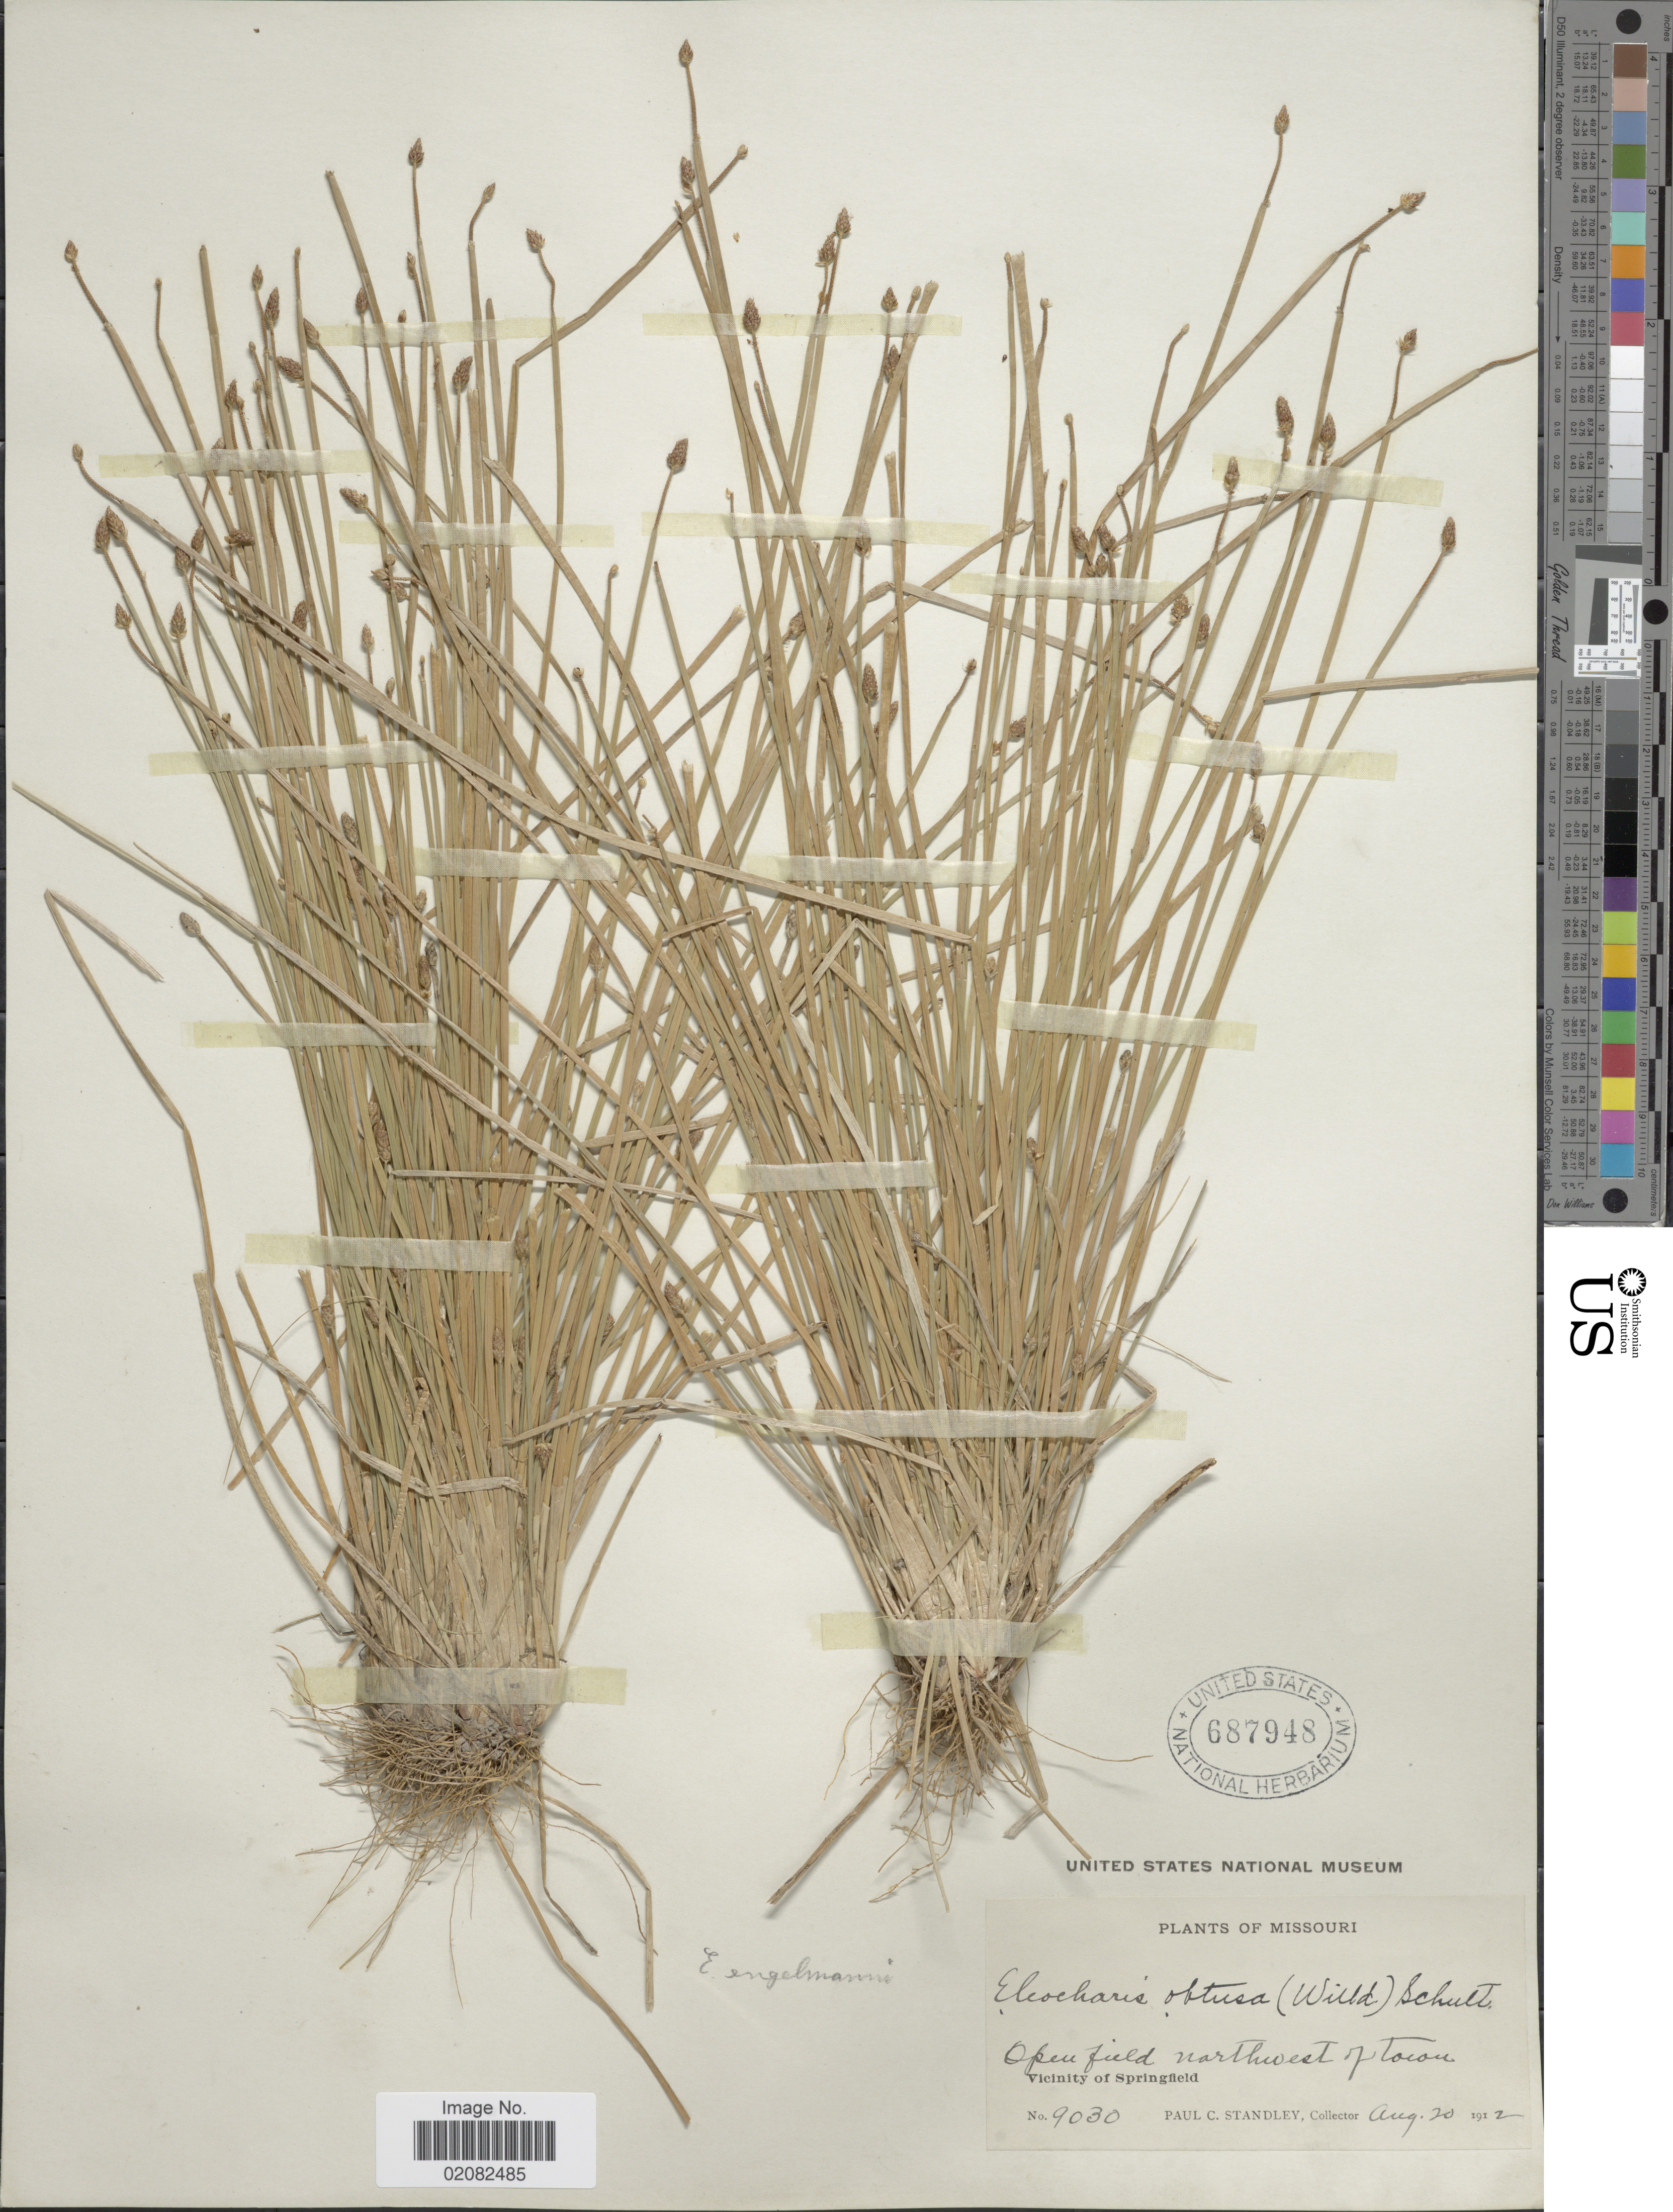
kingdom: Plantae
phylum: Tracheophyta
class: Liliopsida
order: Poales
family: Cyperaceae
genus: Eleocharis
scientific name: Eleocharis engelmannii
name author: Steud.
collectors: P. C. Standley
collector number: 9030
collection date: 1912-08-20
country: United States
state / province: Missouri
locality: Northwest of town, Vicinity of Springfield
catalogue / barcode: US 687948